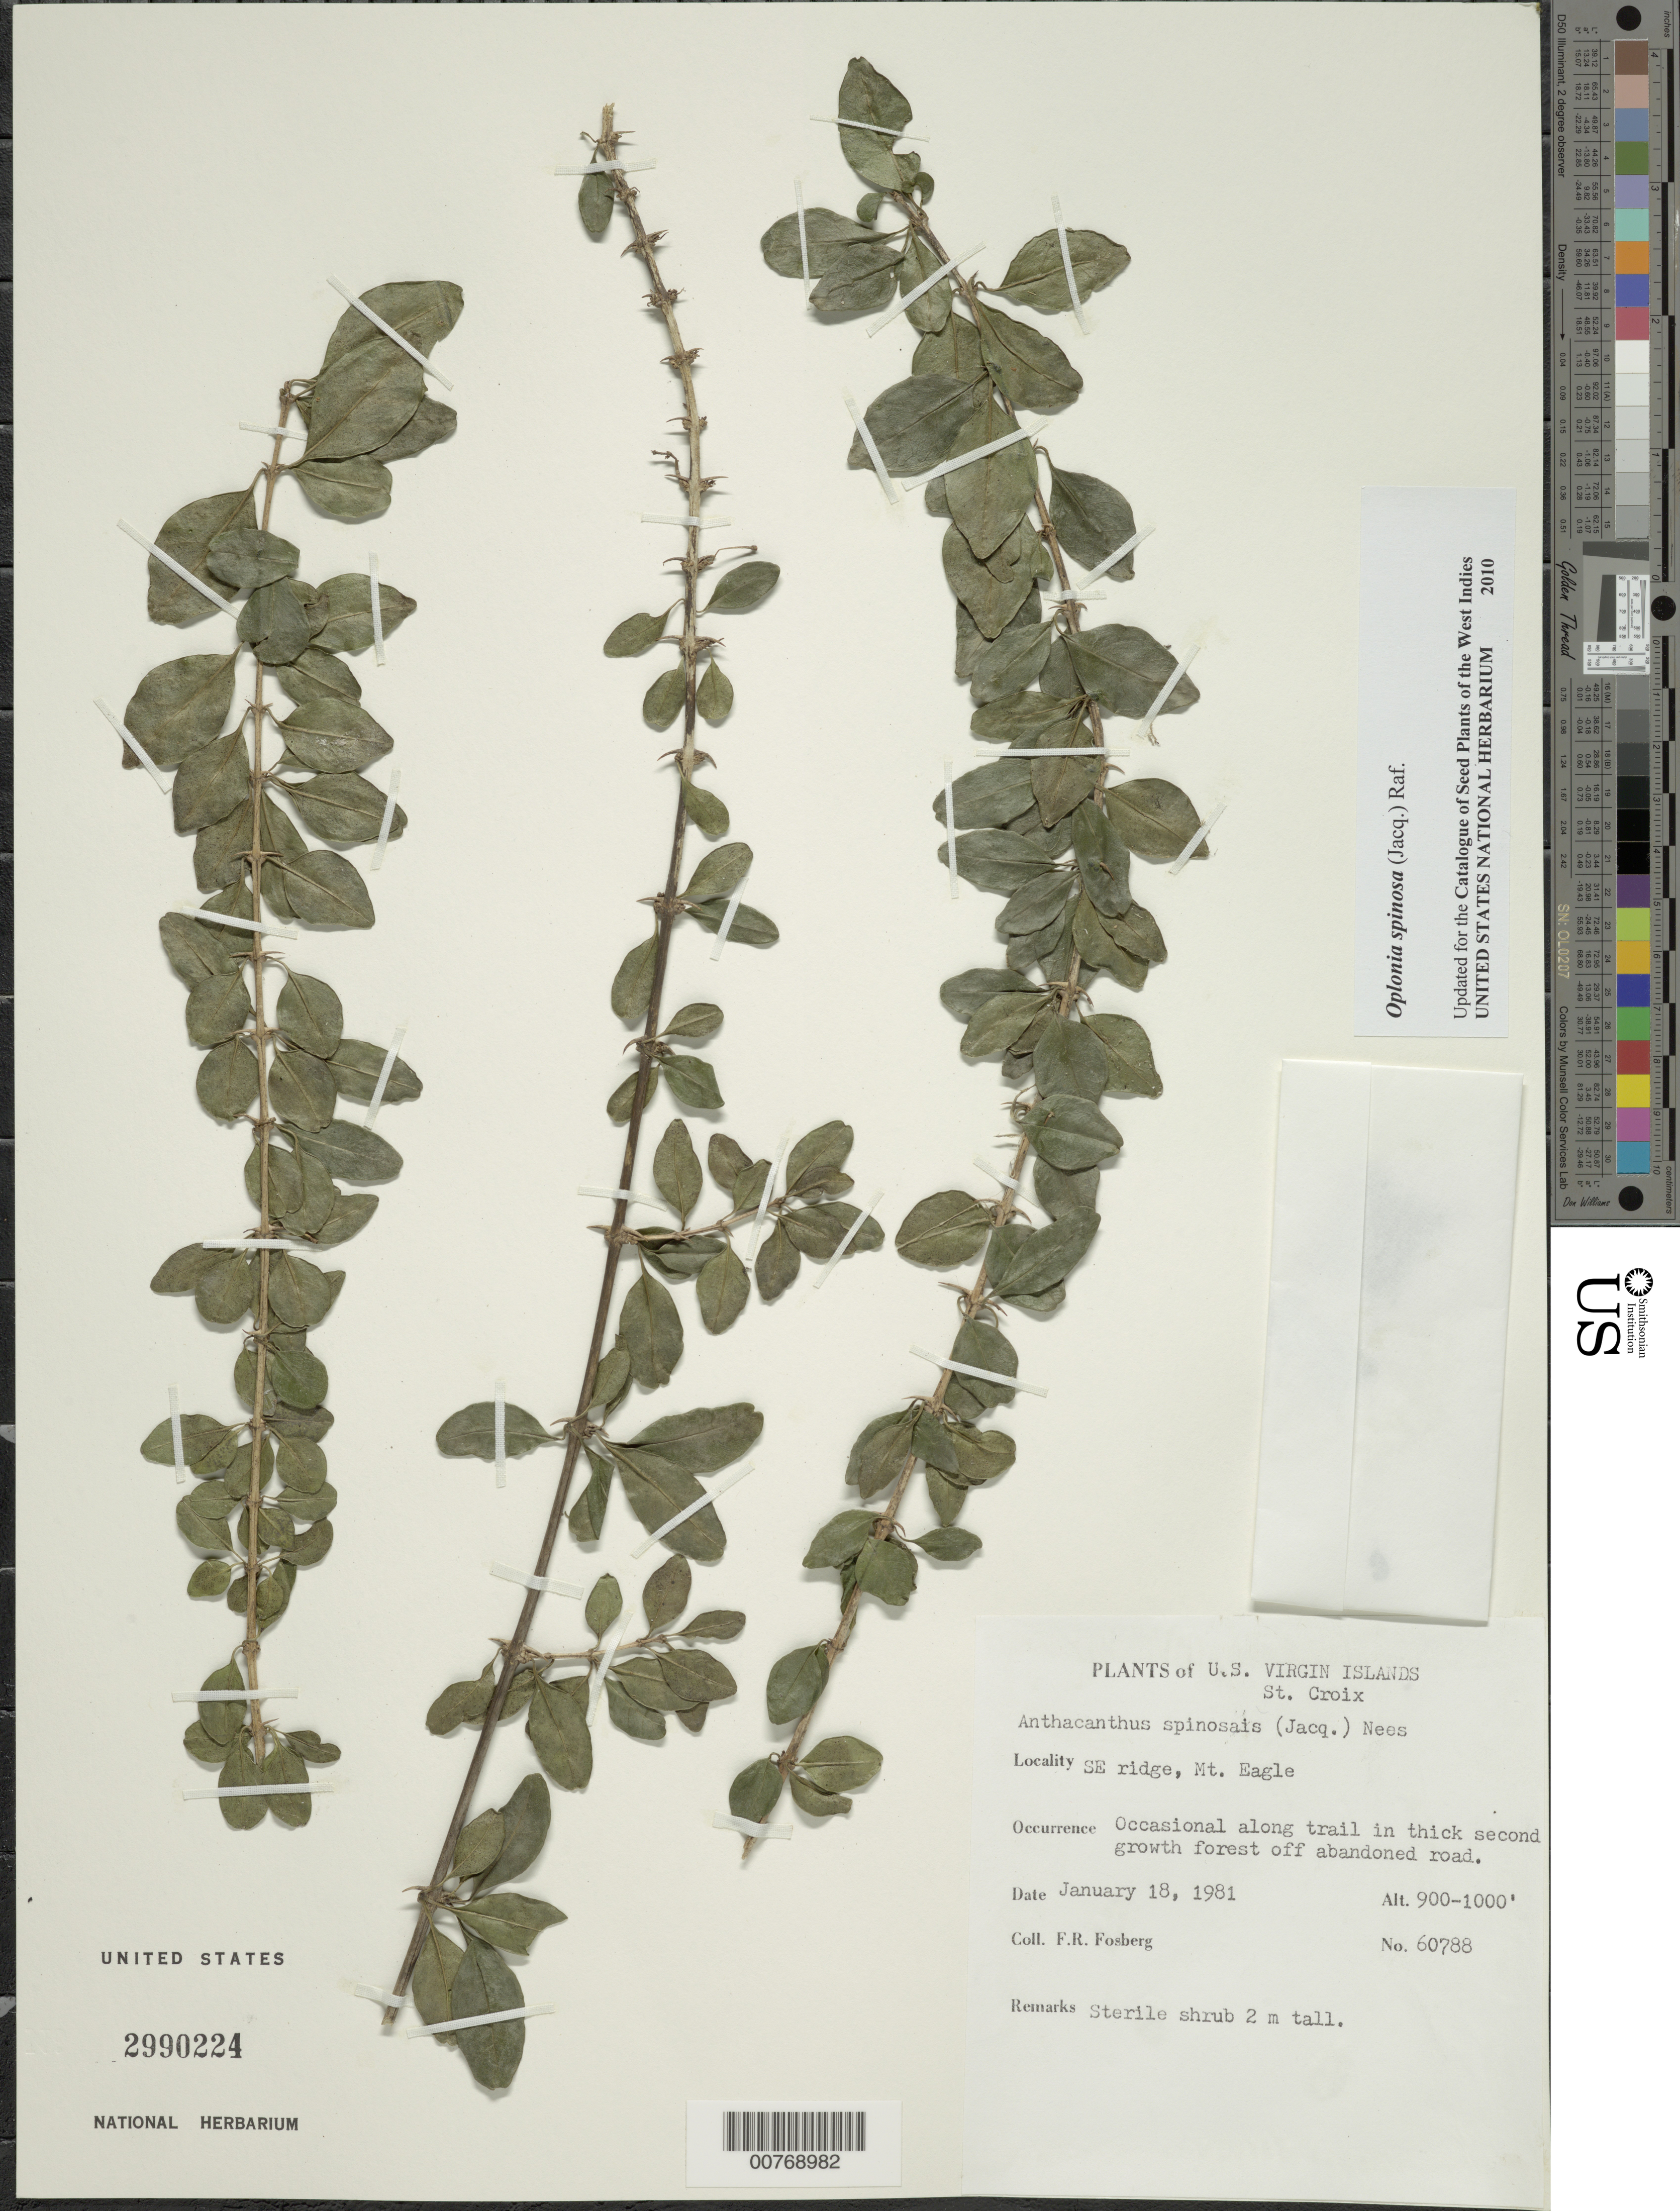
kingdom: Plantae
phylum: Tracheophyta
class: Magnoliopsida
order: Lamiales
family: Acanthaceae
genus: Oplonia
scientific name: Oplonia spinosa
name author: Raf.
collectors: F. R. Fosberg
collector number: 60788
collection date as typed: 18 Jan 1981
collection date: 1981-01-18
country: U.S. Virgin Islands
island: St. Croix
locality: SE ridge, Mt. Eagle; off abandoned road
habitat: Occasional along trail in thick second growth forest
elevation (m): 274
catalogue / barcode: US 2990224